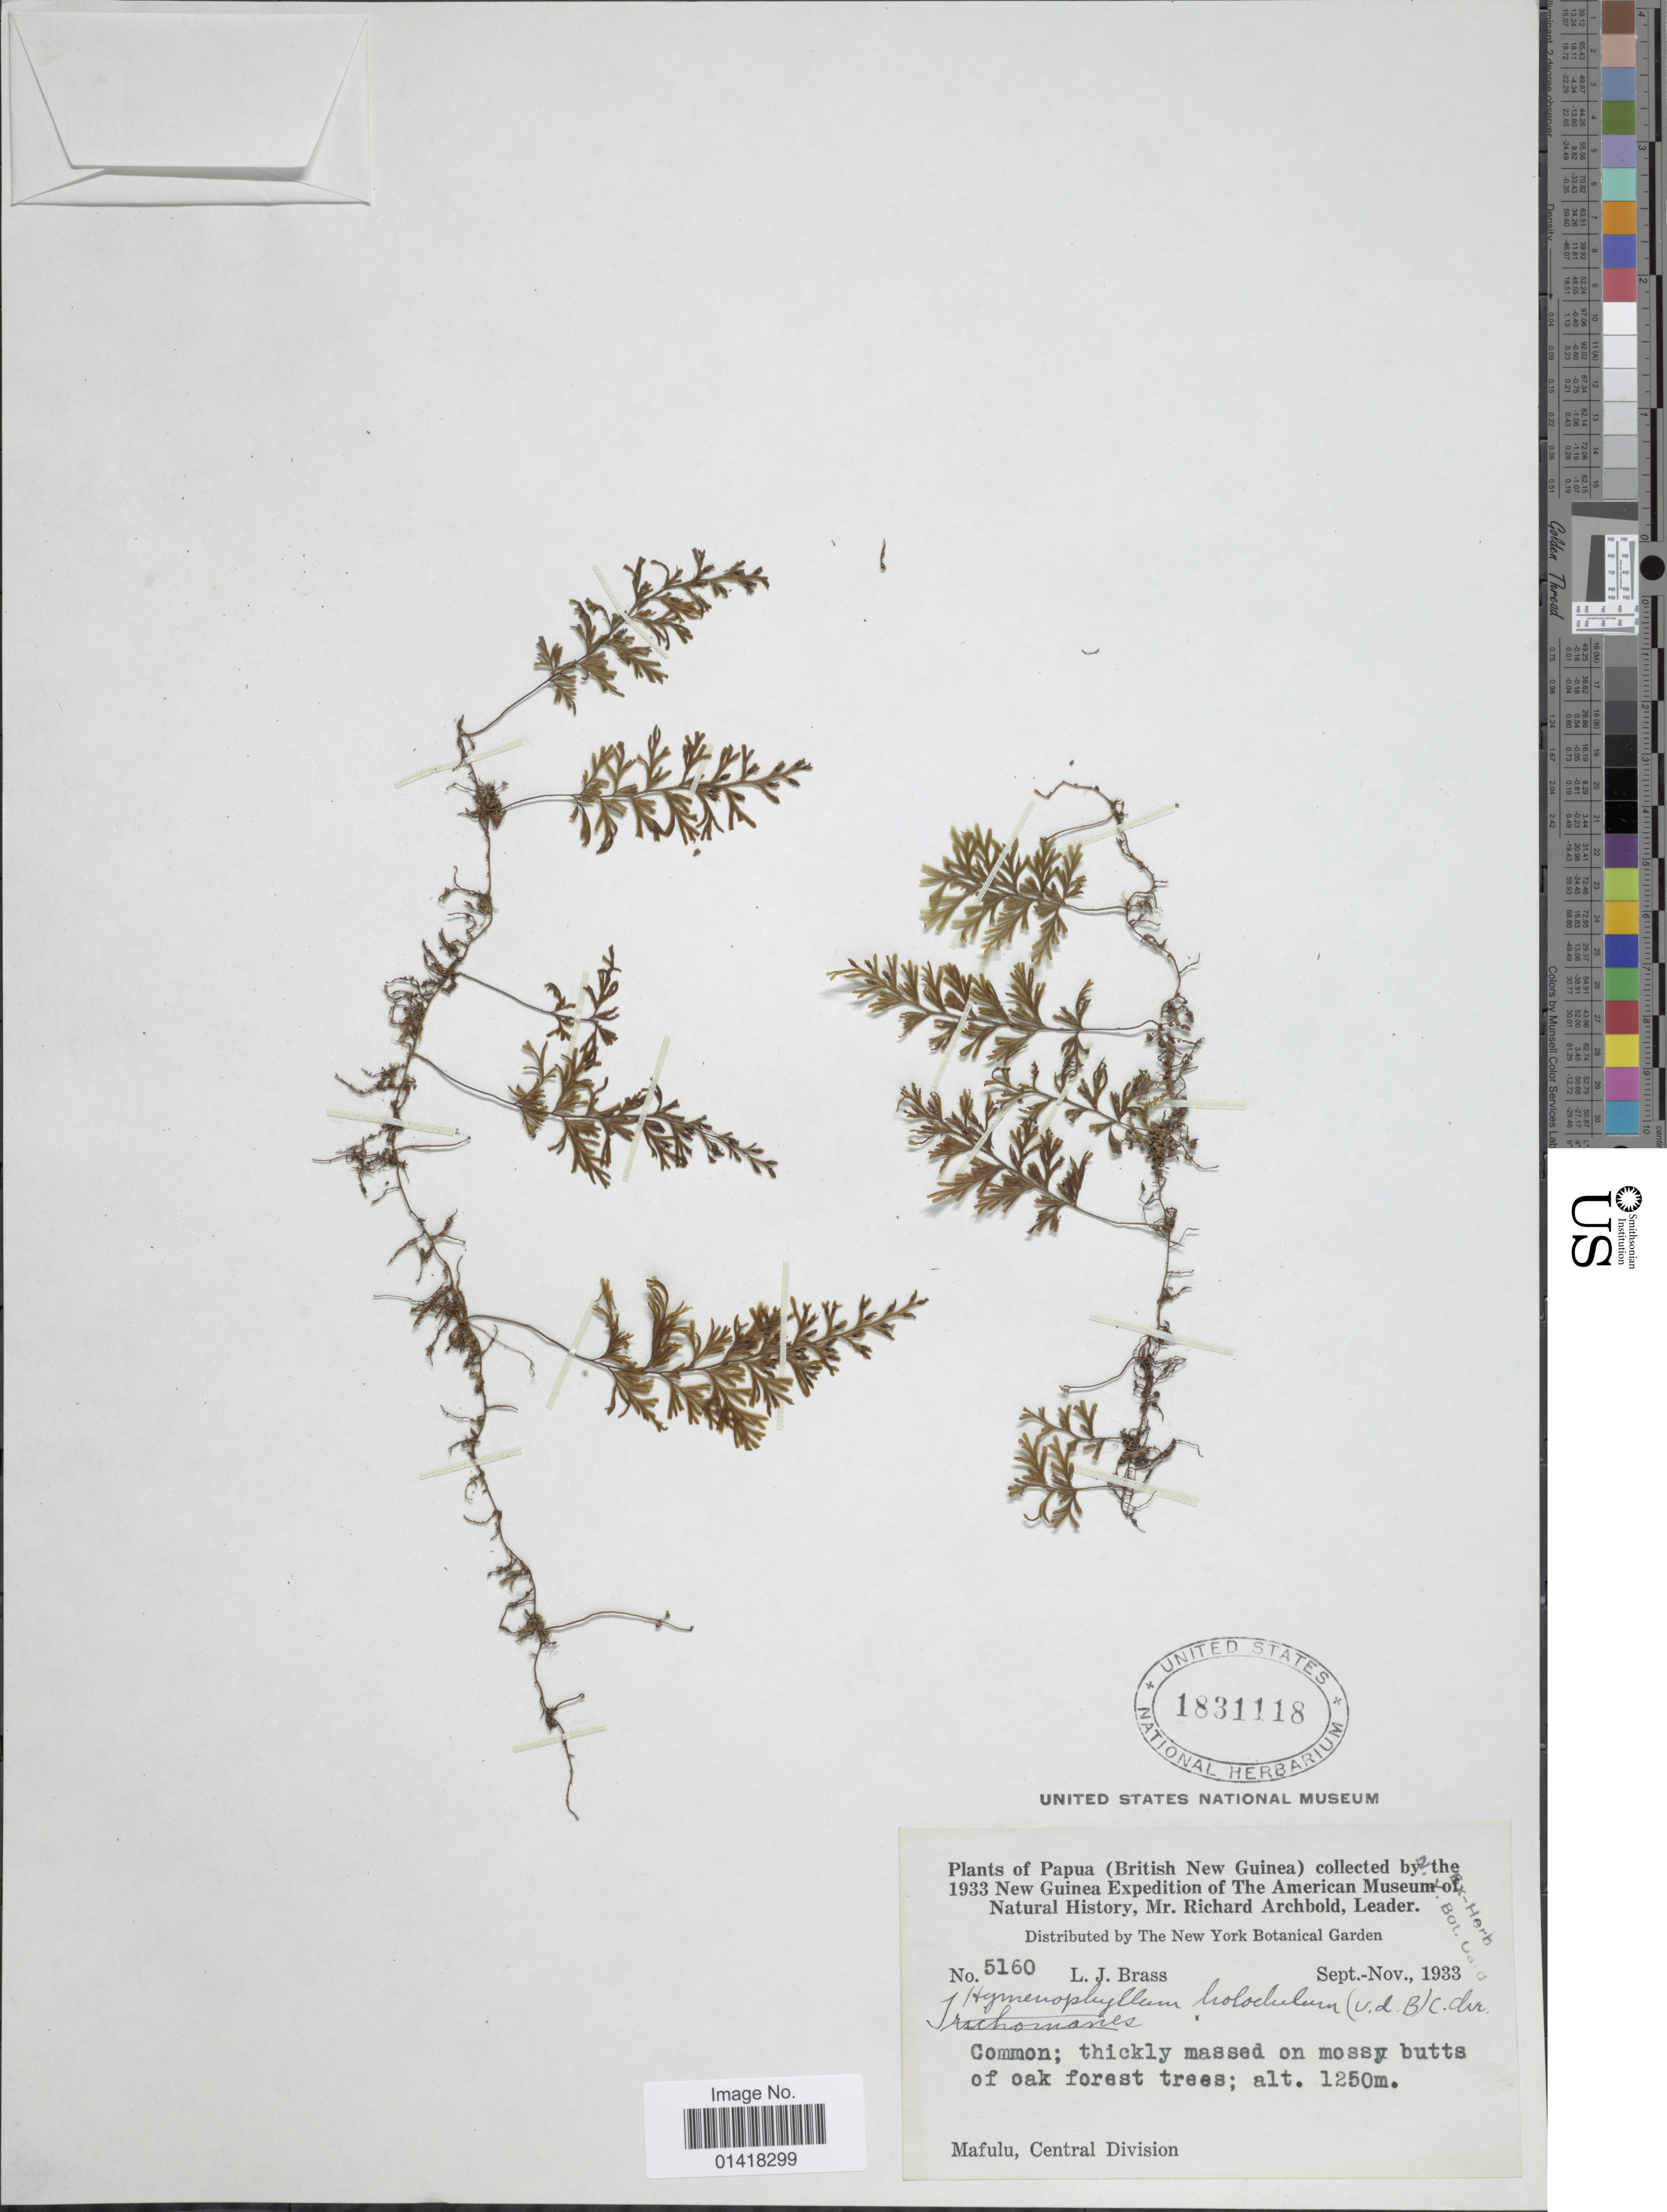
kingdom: Plantae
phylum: Tracheophyta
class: Polypodiopsida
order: Hymenophyllales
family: Hymenophyllaceae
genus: Hymenophyllum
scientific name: Hymenophyllum holochilum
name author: (Bosch) C. Chr.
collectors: L. J. Brass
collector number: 5160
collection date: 1933-09/1933-11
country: Papua New Guinea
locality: British New Guinea. Mafulu, Central Division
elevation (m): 1250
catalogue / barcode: US 1831118